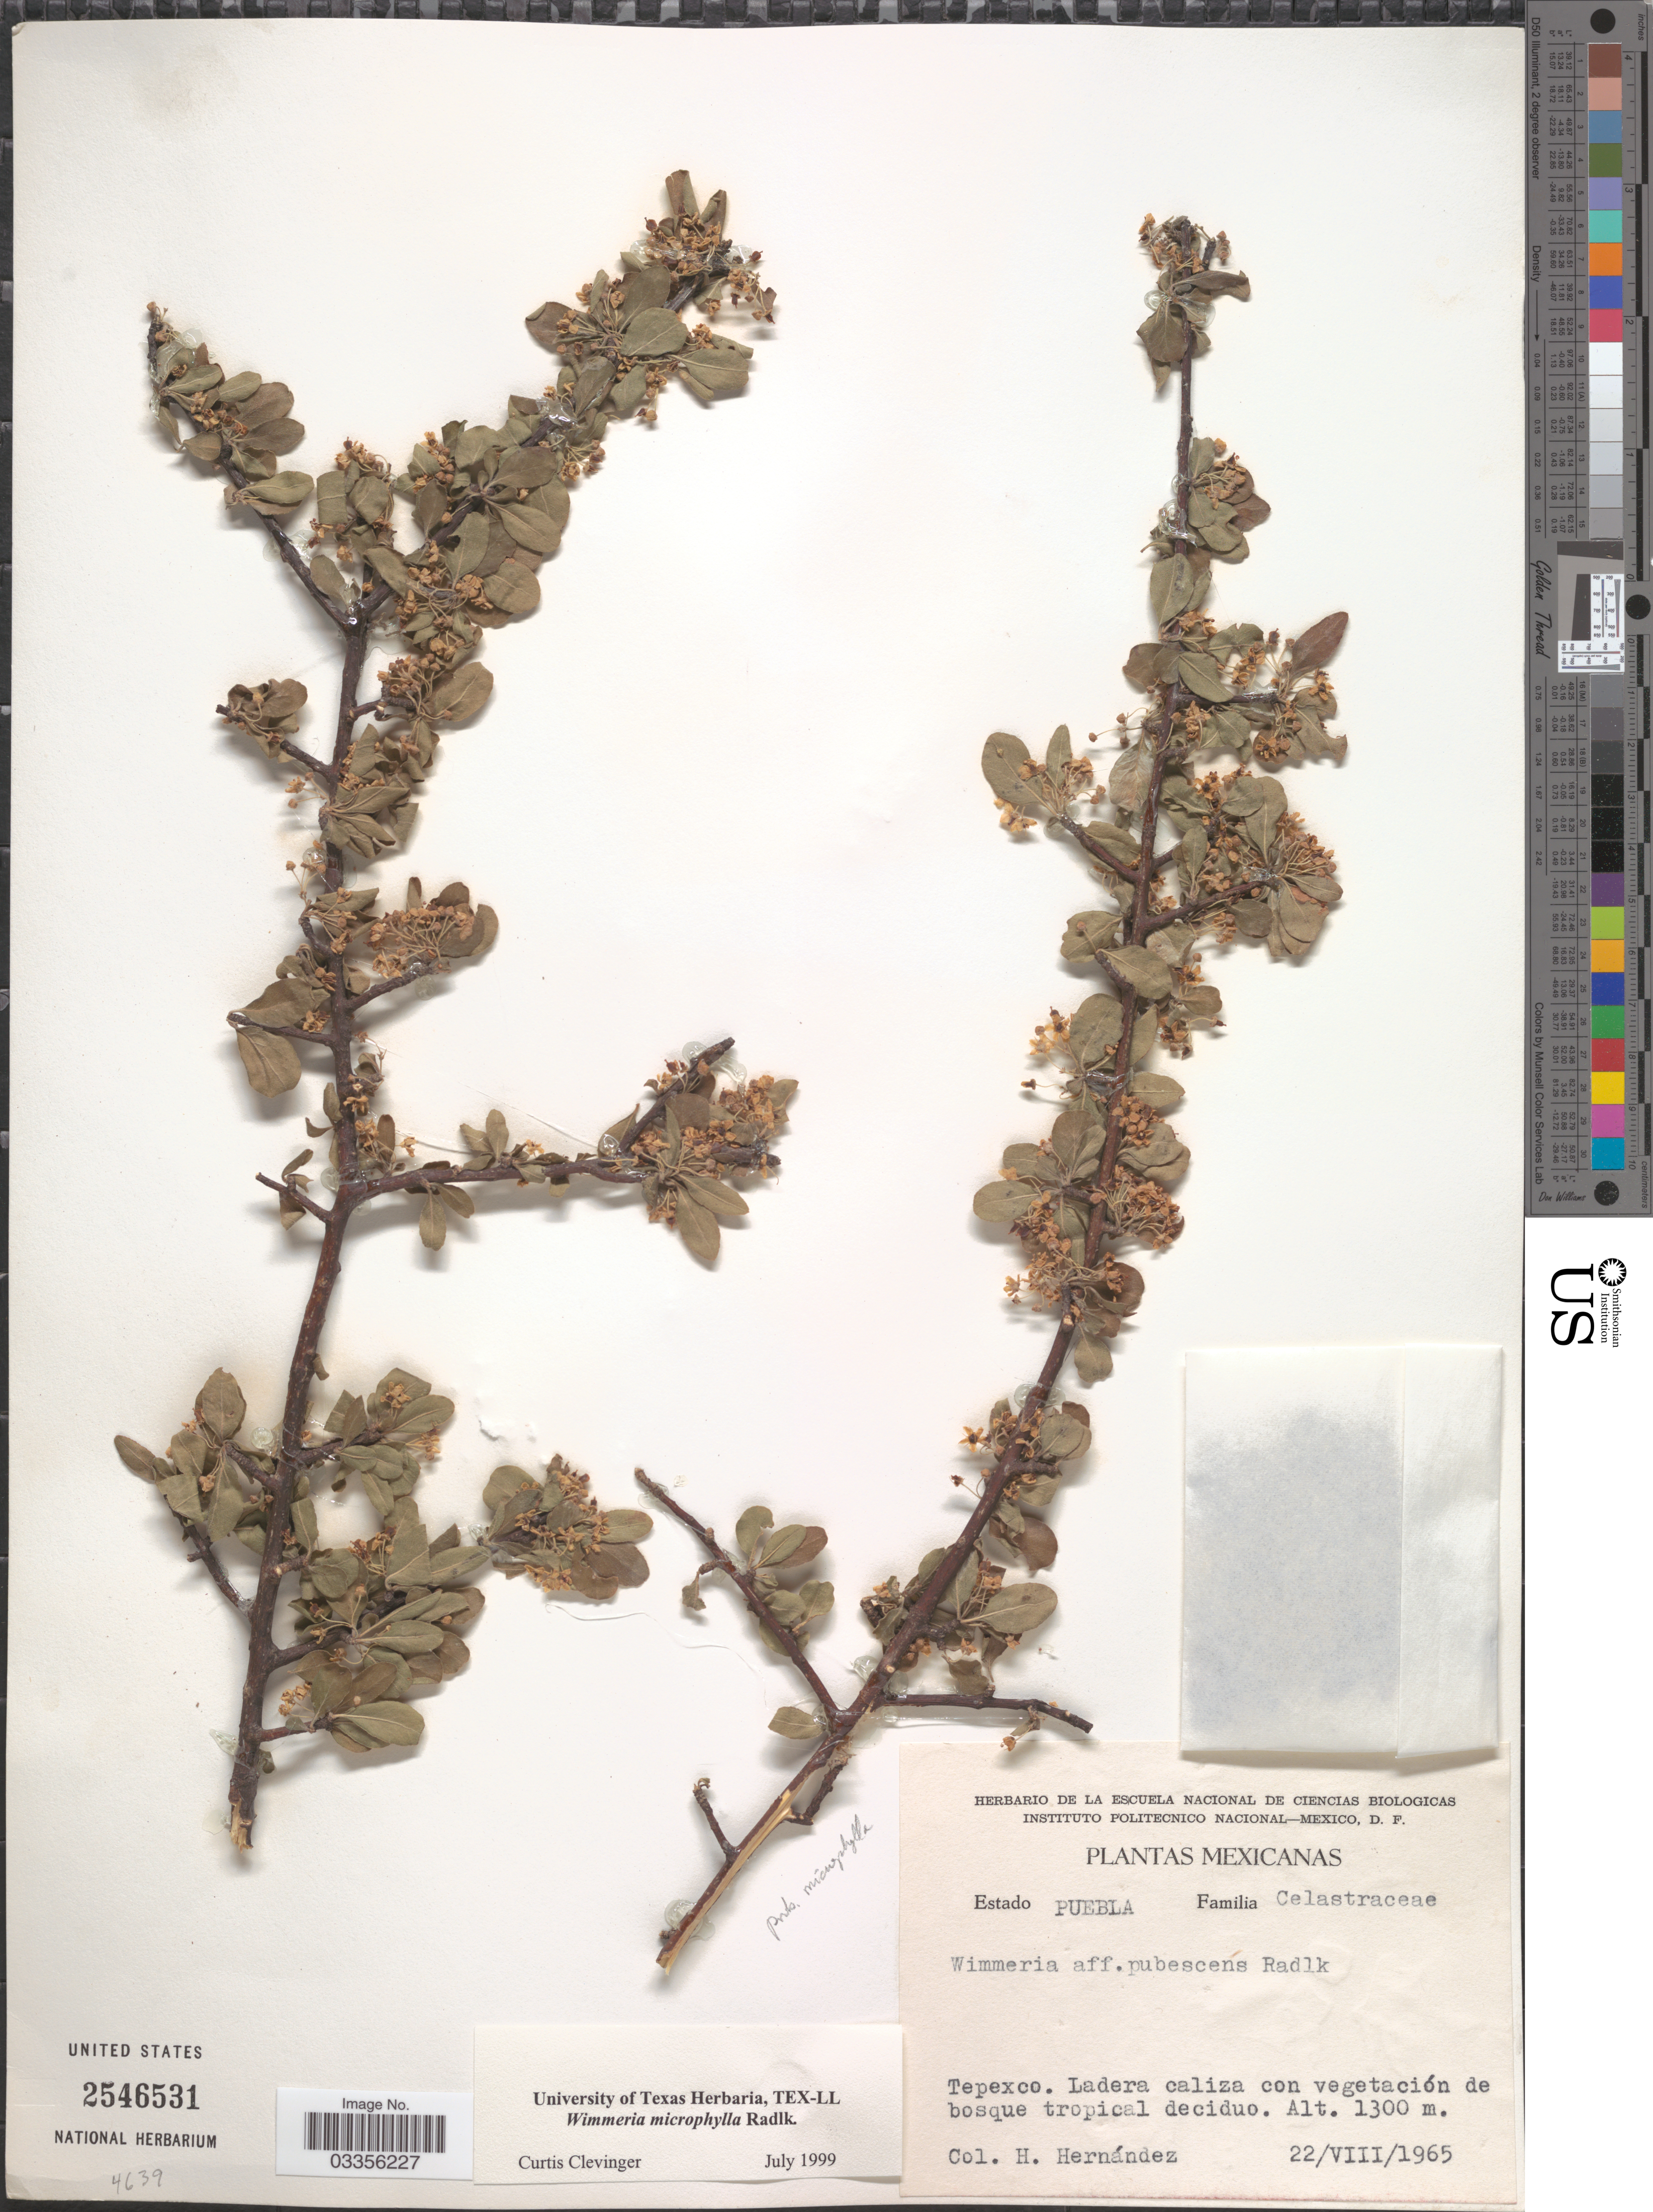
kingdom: Plantae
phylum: Tracheophyta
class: Magnoliopsida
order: Celastrales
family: Celastraceae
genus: Wimmeria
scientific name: Wimmeria microphylla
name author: Radlk.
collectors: Hernández, H.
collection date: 1965-08-22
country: Mexico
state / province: Puebla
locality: Tepexco. Ladera caliza con vegetación de bosque tropical deciduo. [unsure placement]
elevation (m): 1300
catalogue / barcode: US 2546531